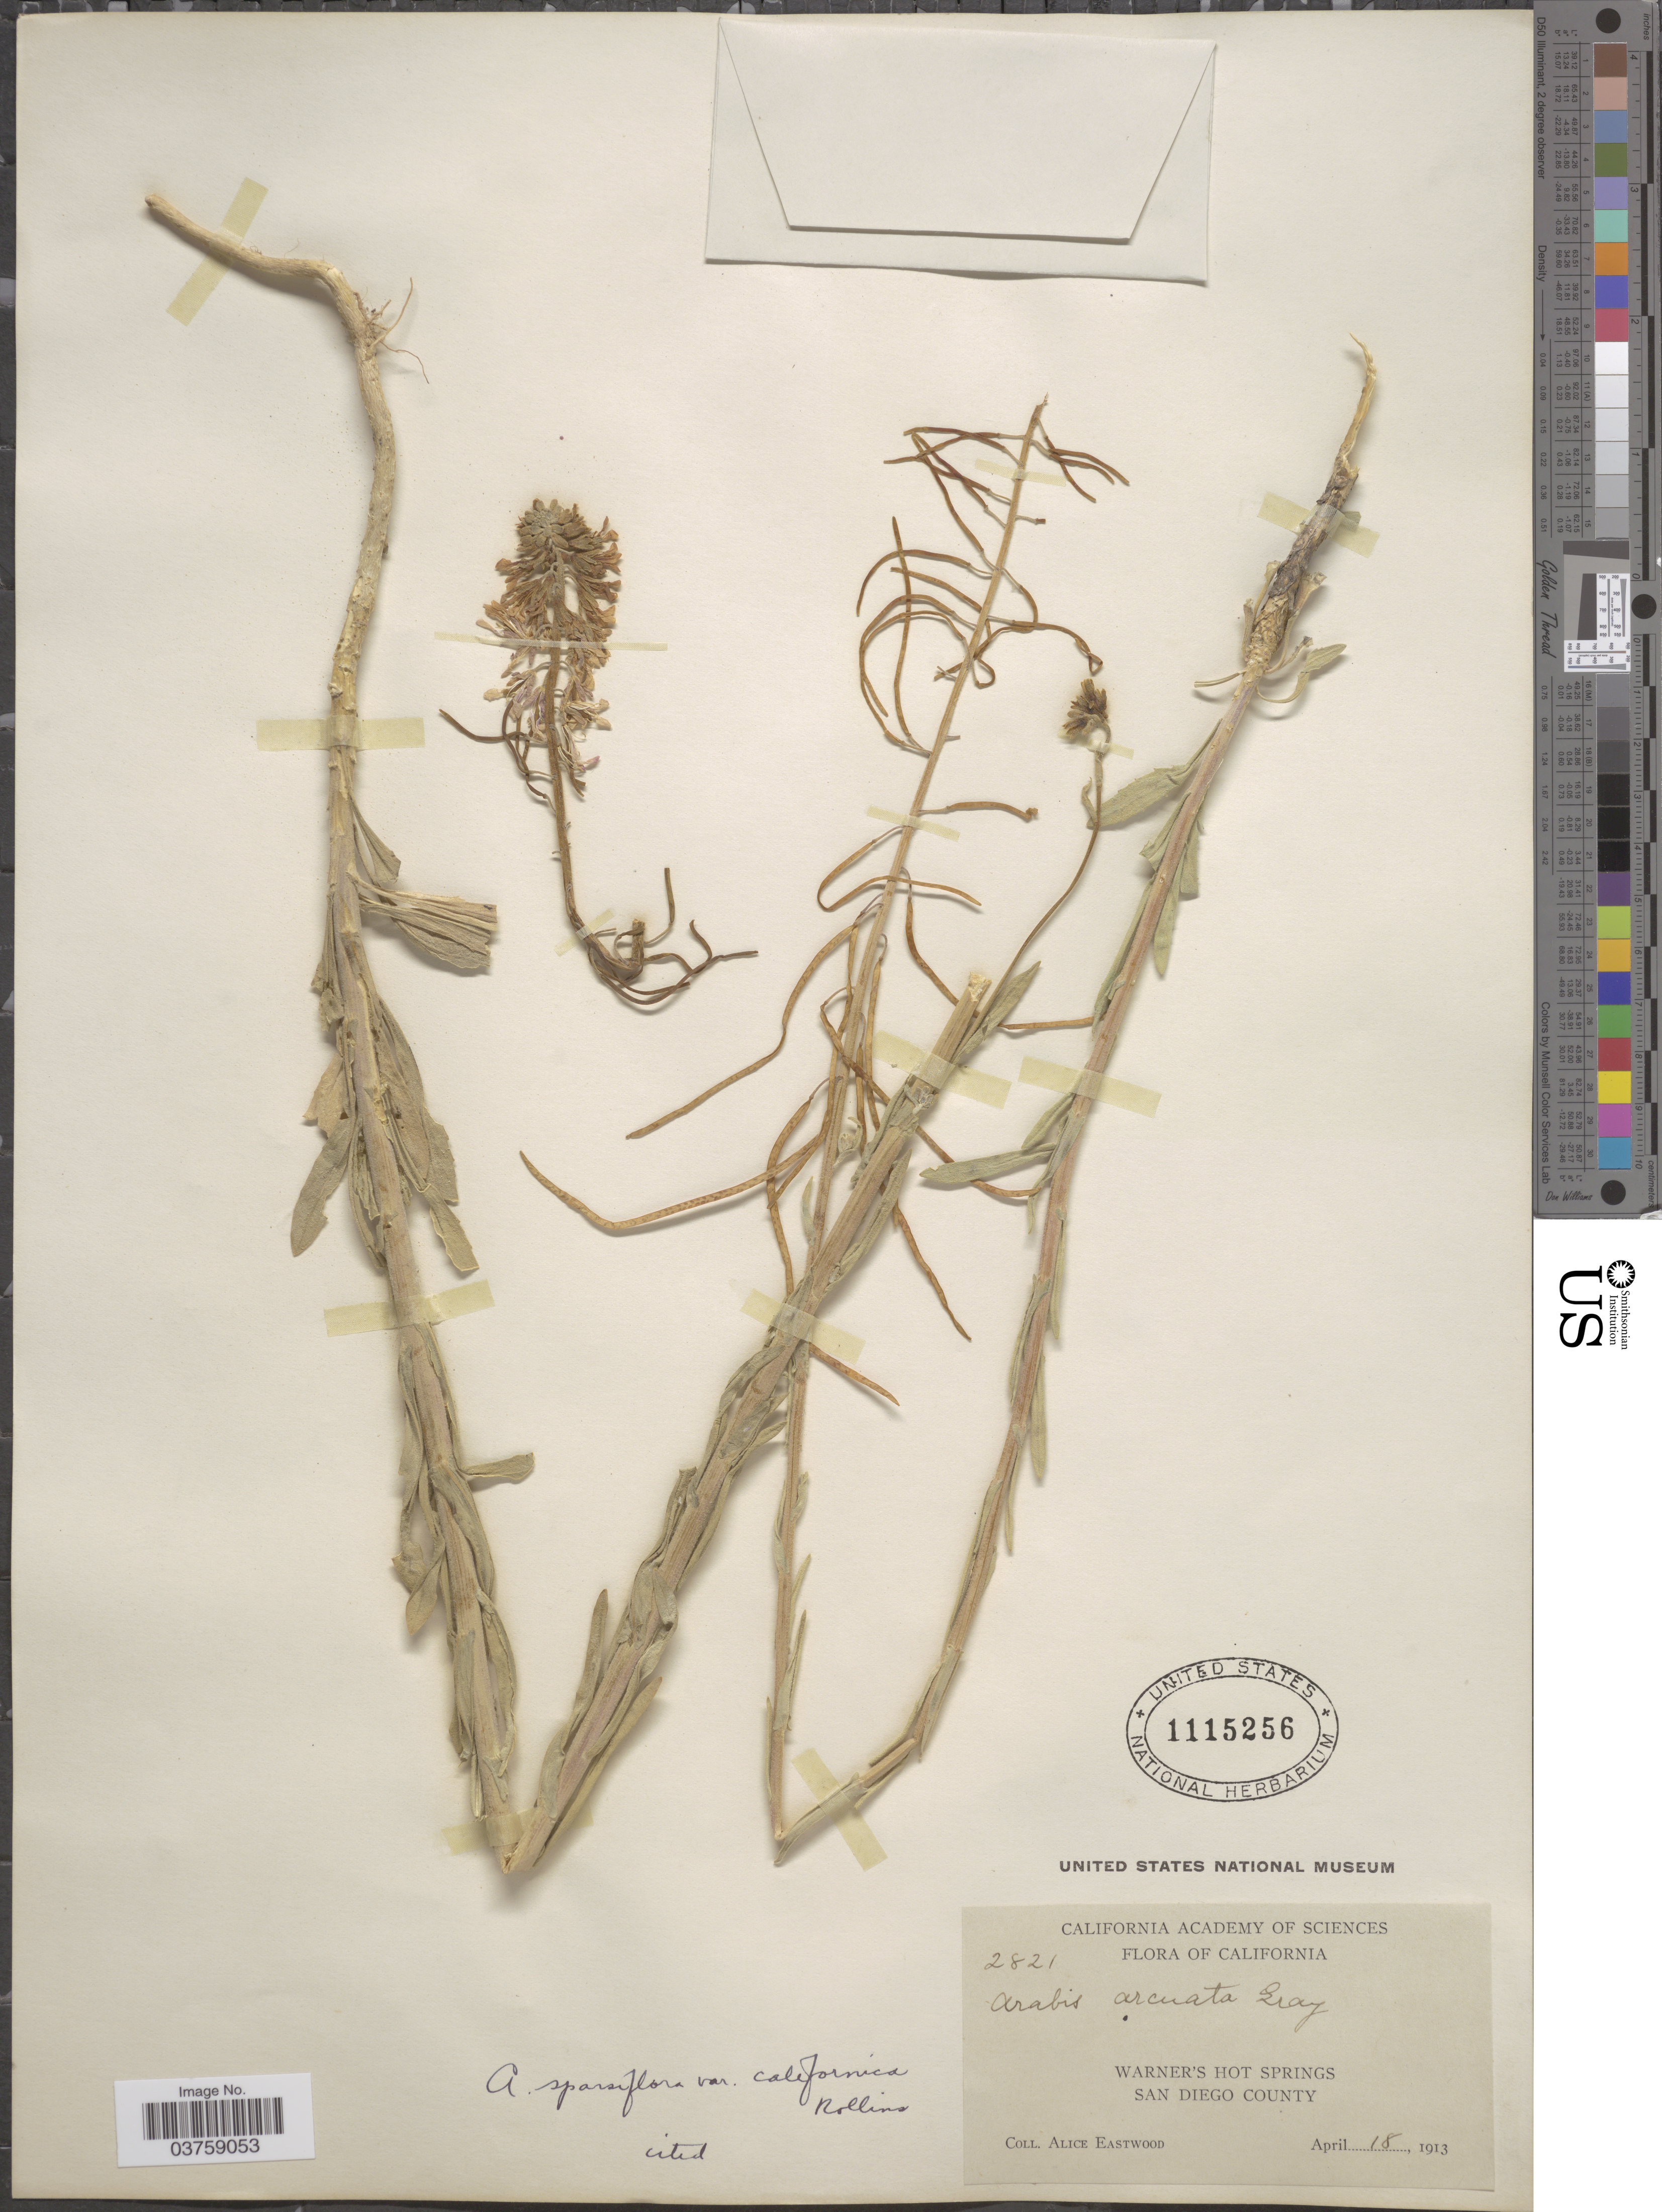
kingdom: Plantae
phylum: Tracheophyta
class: Magnoliopsida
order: Brassicales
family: Brassicaceae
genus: Arabis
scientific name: Arabis sparsiflora var. californica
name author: Rollins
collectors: A. Eastwood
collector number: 2821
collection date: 1913-04-18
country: United States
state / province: California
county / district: San Diego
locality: Warner's Hot Springs, San Diego County.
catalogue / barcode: US 1115256